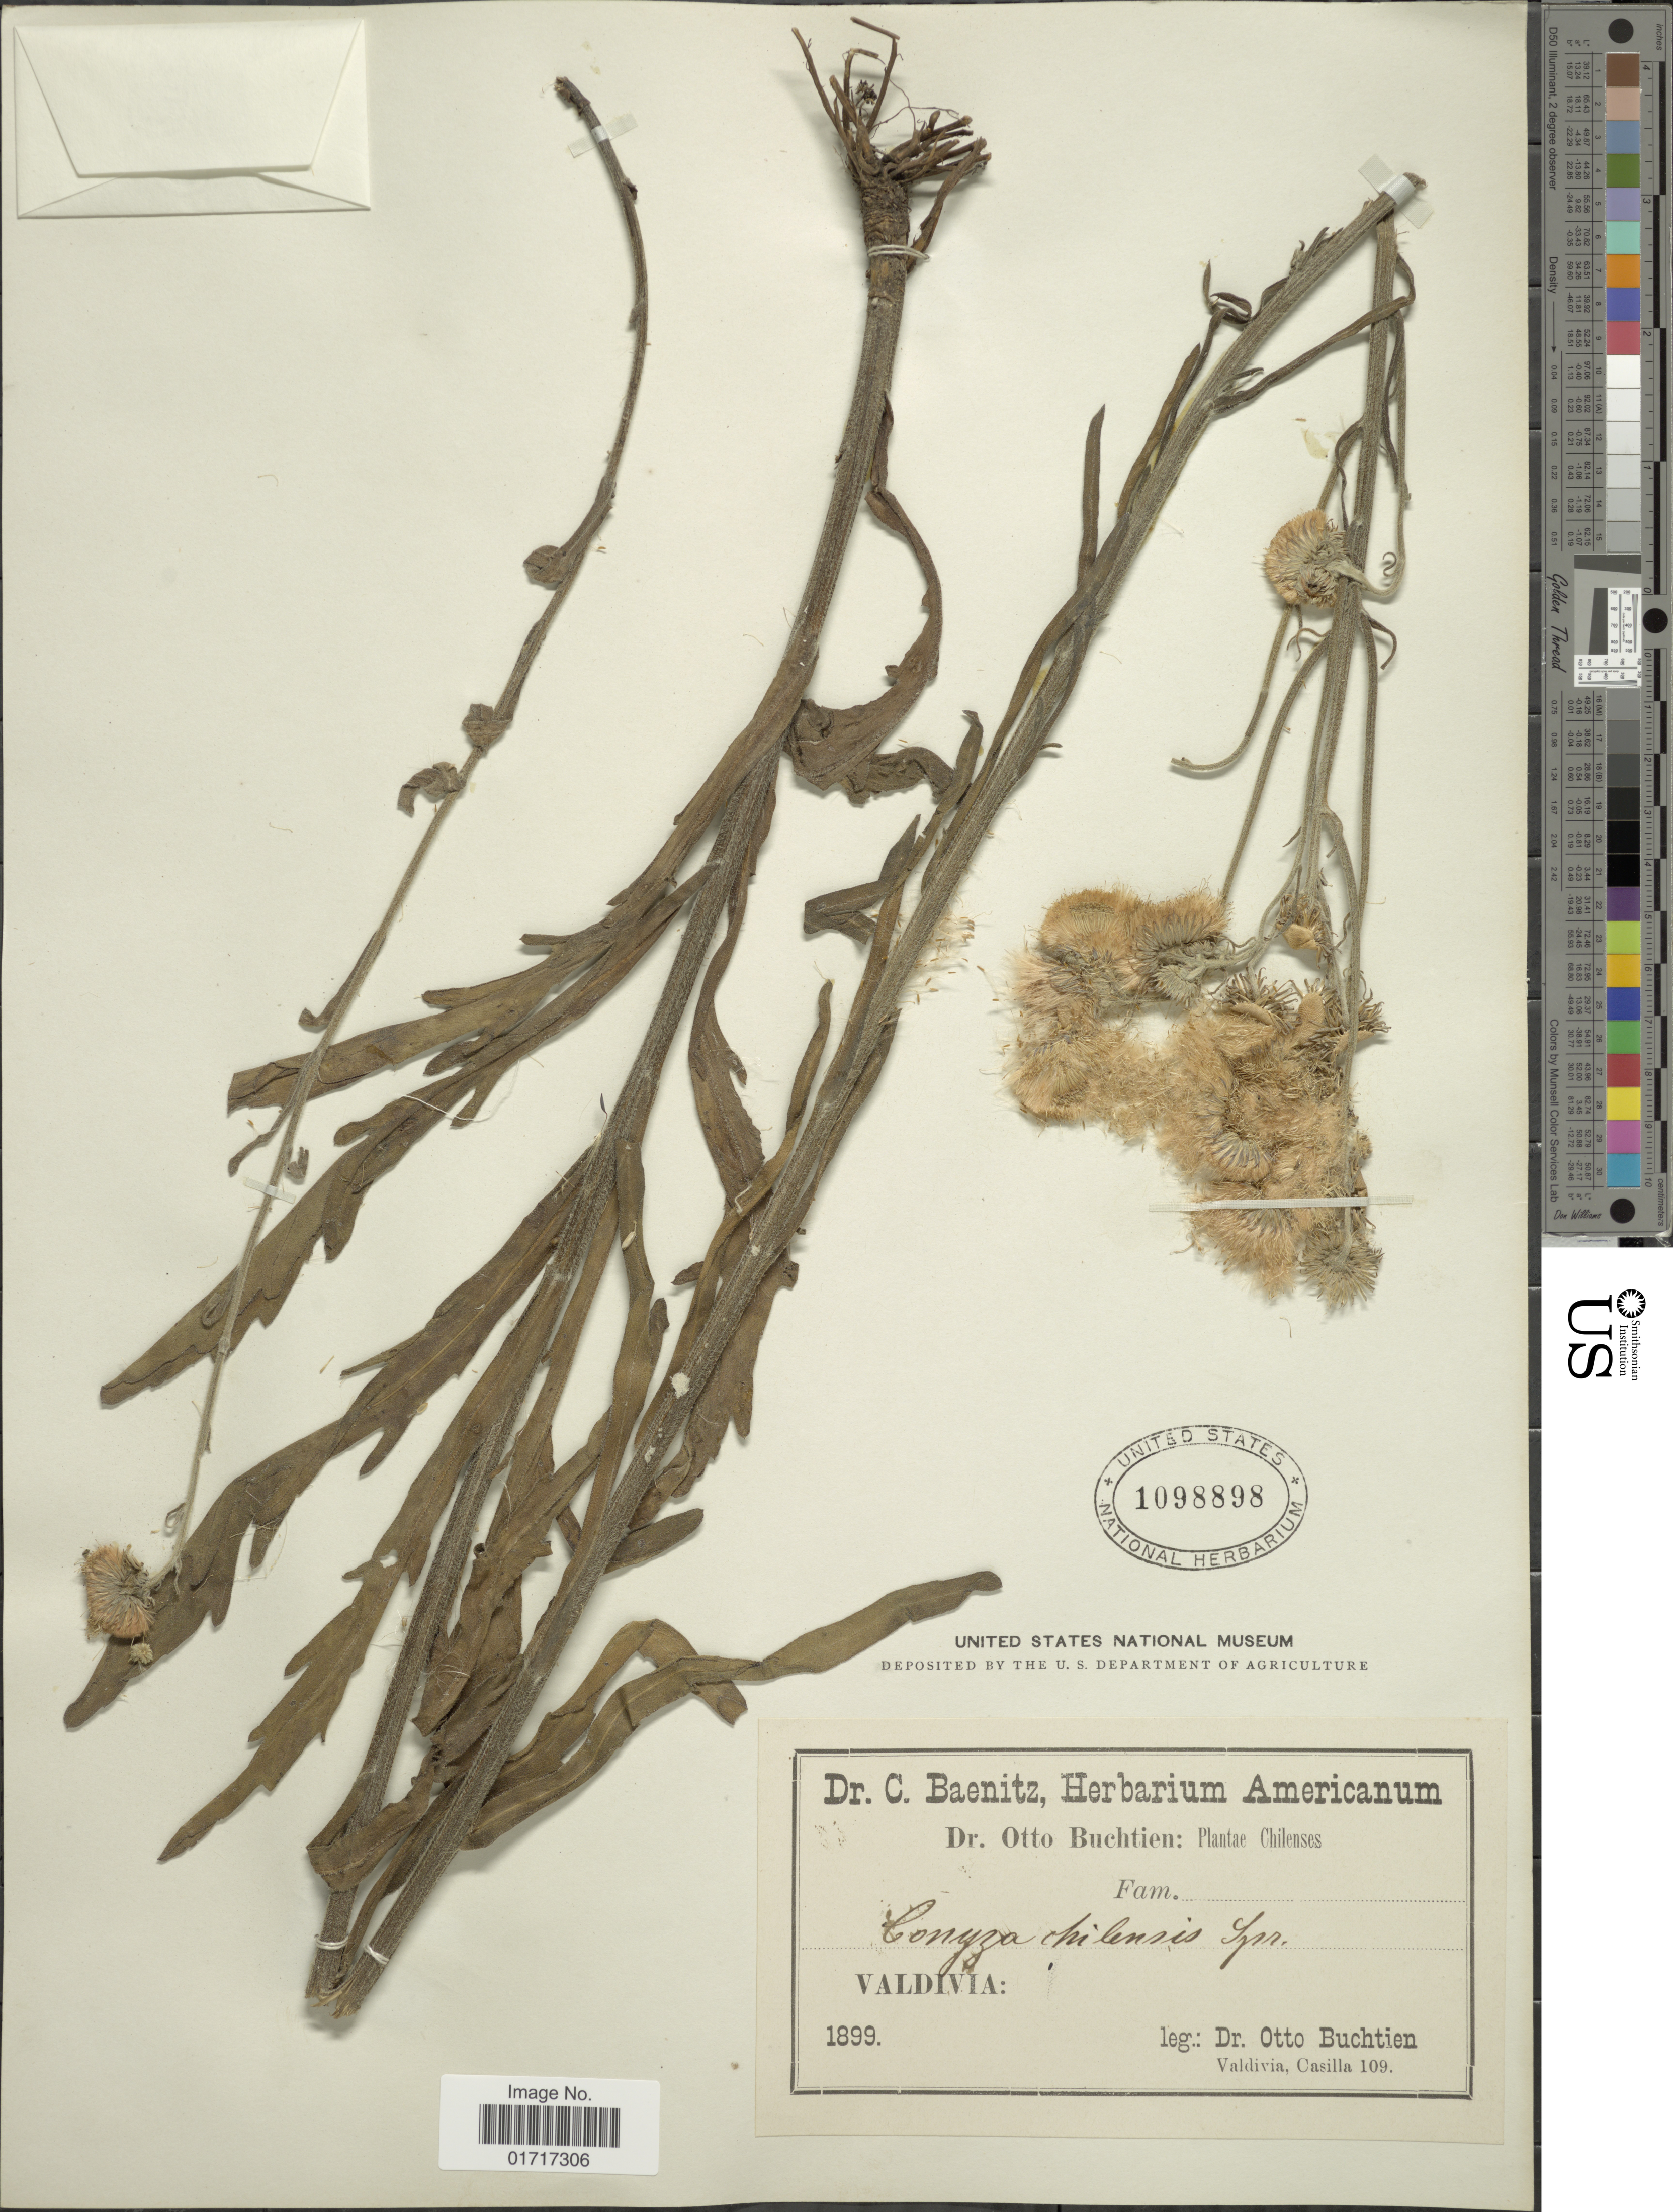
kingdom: Plantae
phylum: Tracheophyta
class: Magnoliopsida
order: Asterales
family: Asteraceae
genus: Conyza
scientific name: Conyza primulaefolia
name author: (Lam.) Cuatrec. & Lourteig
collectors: O. Buchtien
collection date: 1899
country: Chile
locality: Valdivia, Chilenses.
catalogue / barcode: US 1098898